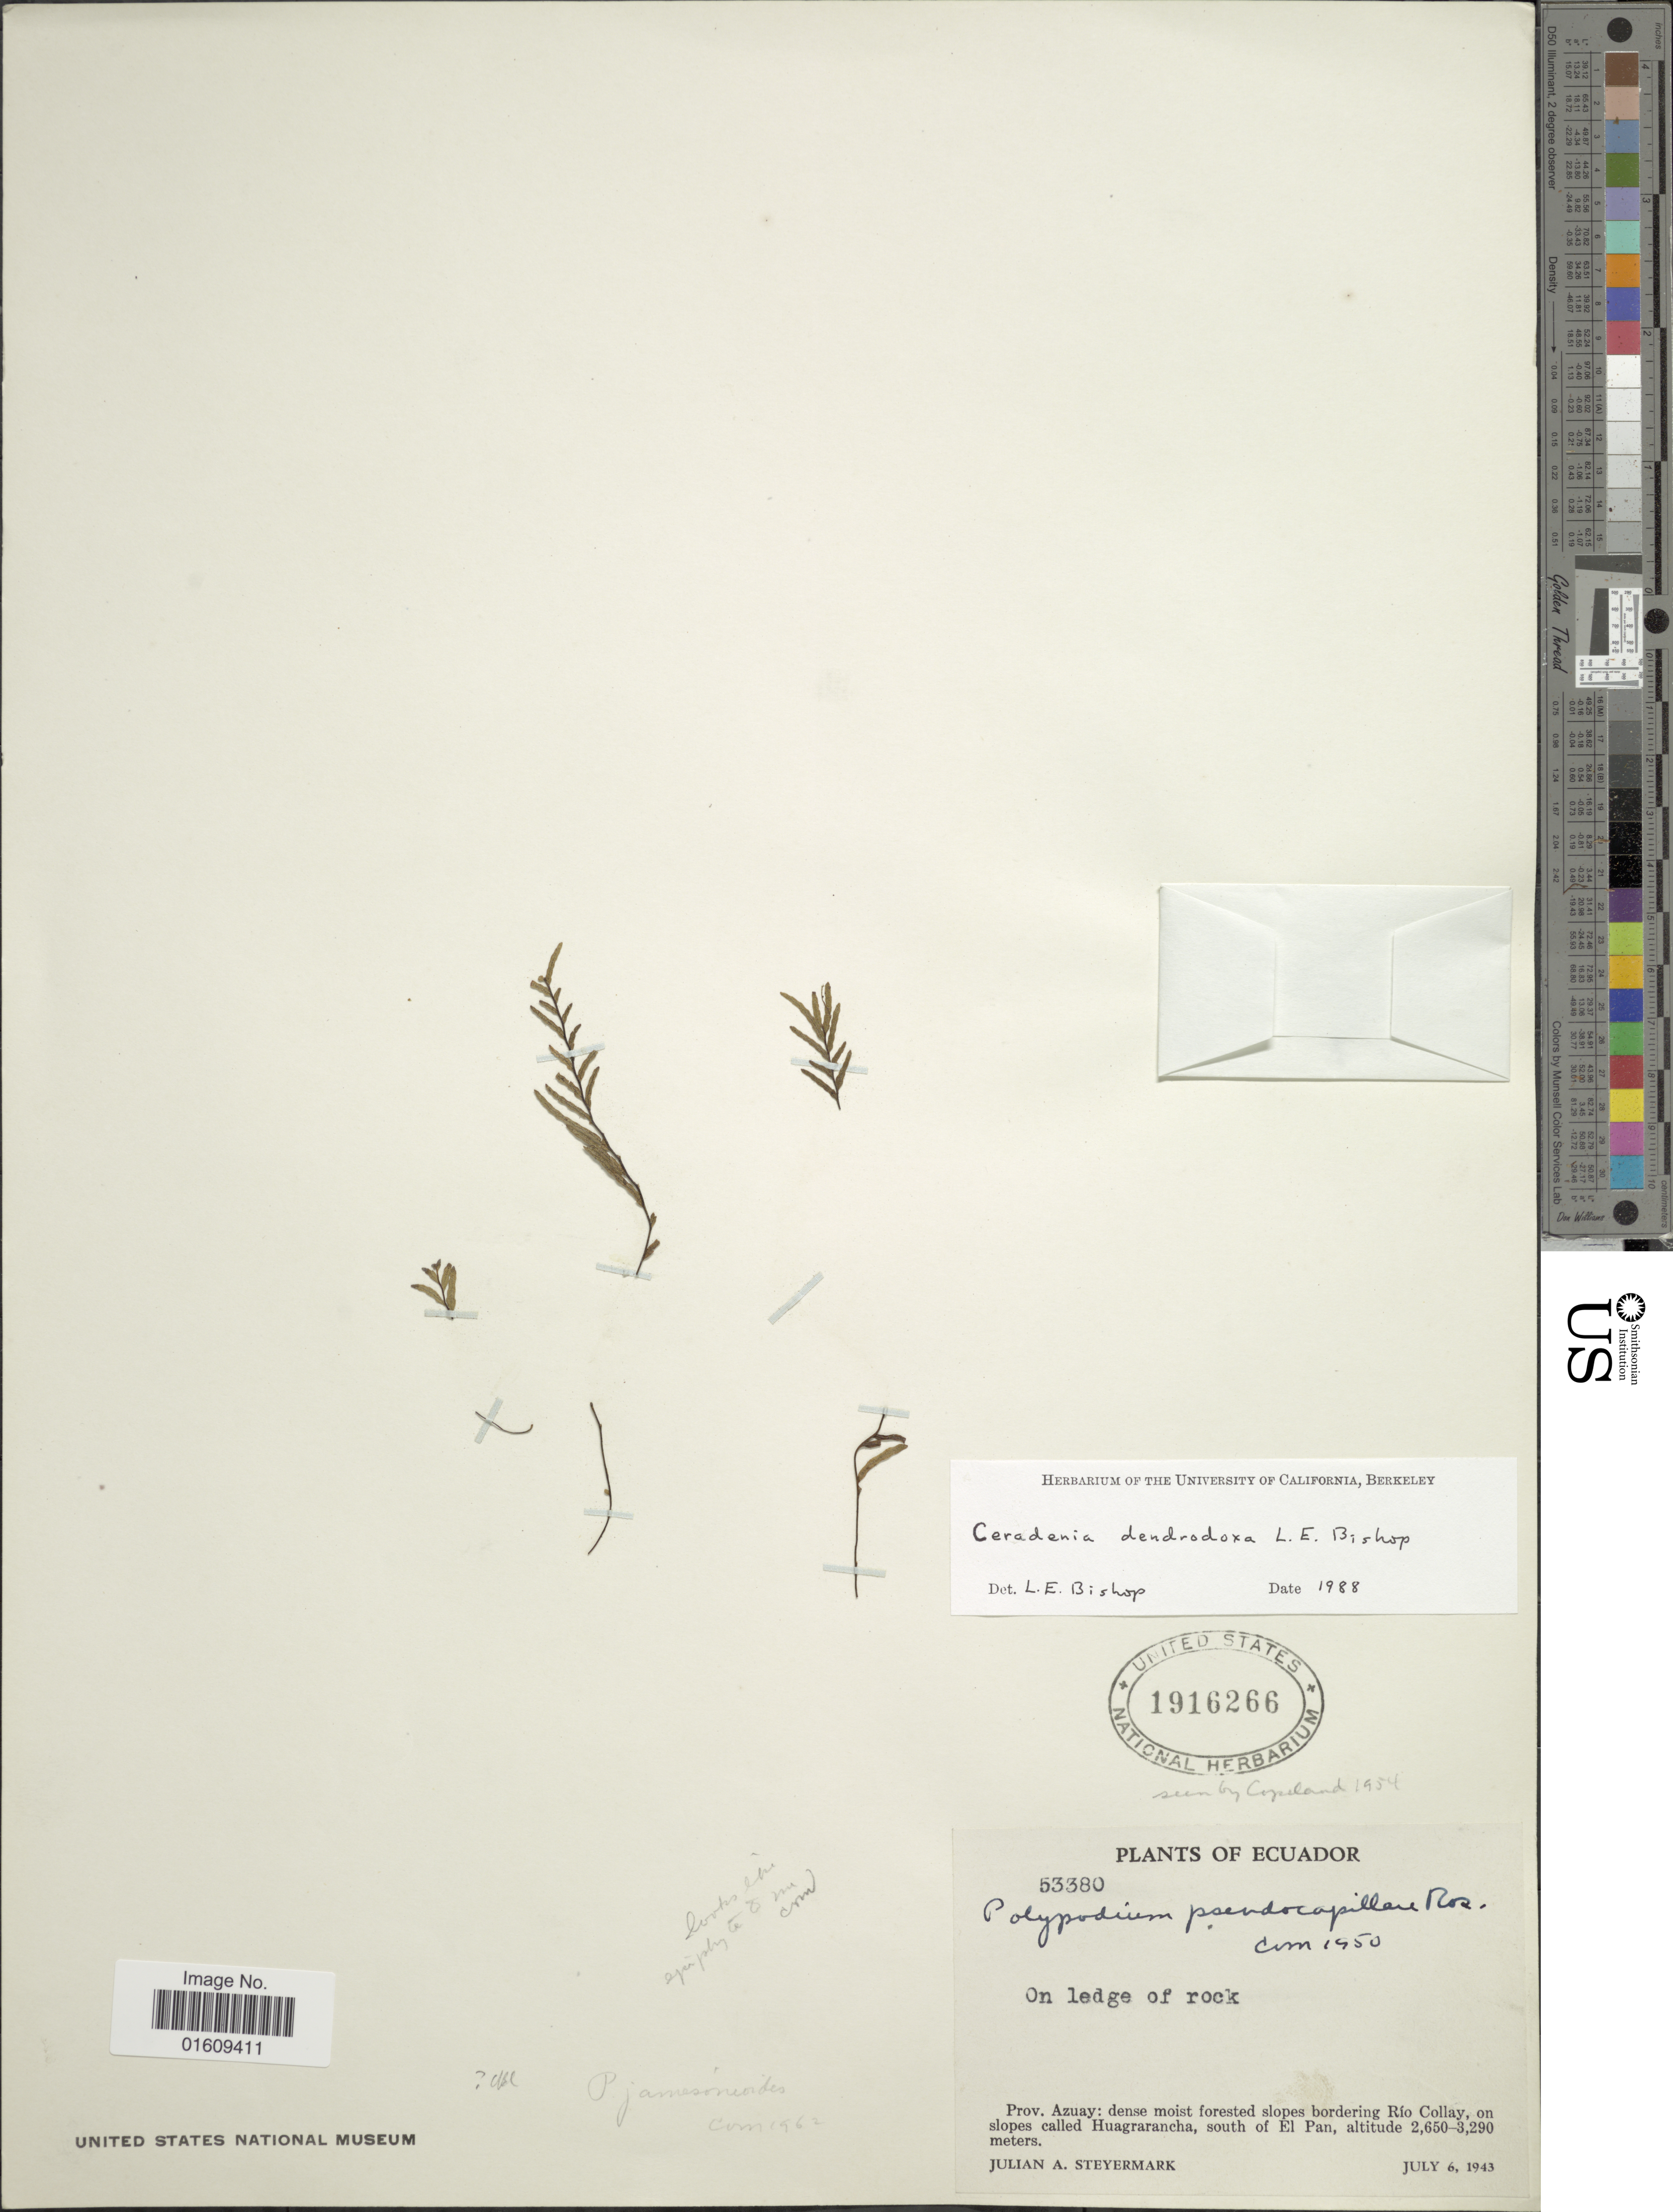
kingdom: Plantae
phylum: Tracheophyta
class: Polypodiopsida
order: Polypodiales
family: Polypodiaceae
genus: Ceradenia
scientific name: Ceradenia dendrodoxa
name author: L.E. Bishop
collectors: J. Steyermark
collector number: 53380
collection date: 1943-07-06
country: Ecuador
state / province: Azuay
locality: Ecuador, Prov. Azuay: dense moist forested slopes bprdering Río Collay, on slopes called Huagrarancha, south of El Pan.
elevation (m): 2650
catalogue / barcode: US 1916266